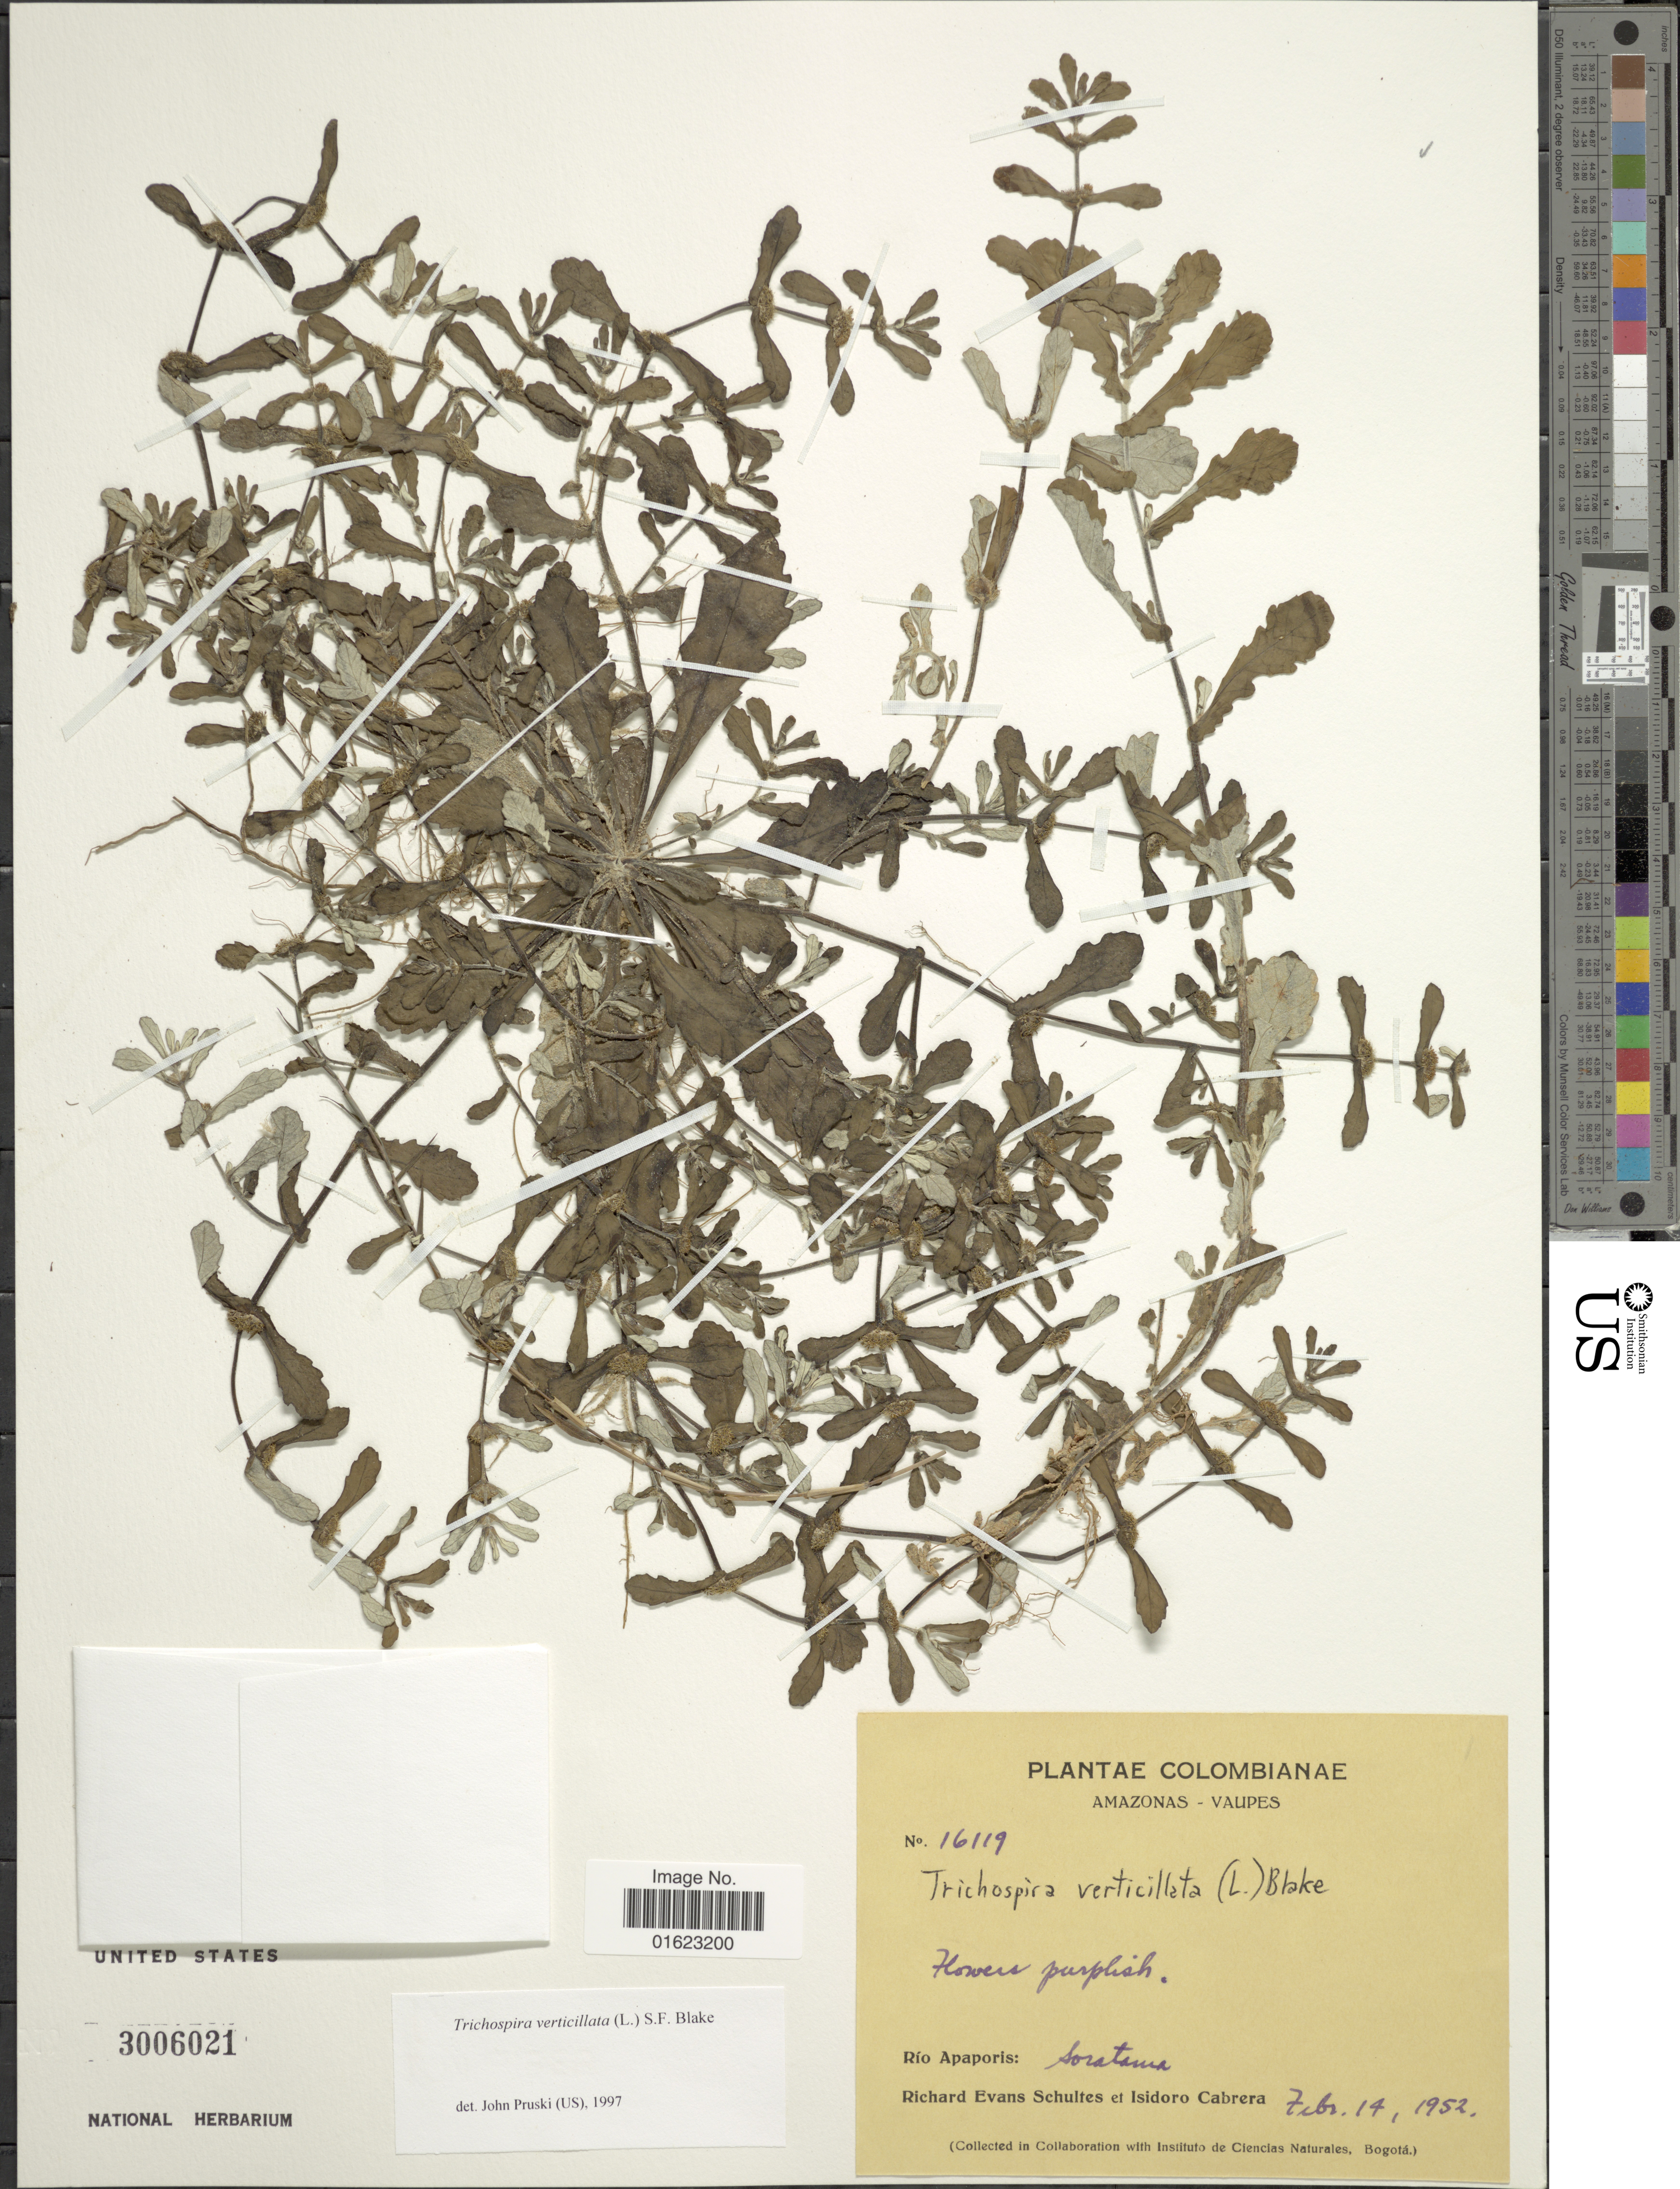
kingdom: Plantae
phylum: Tracheophyta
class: Magnoliopsida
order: Asterales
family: Asteraceae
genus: Trichospira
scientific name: Trichospira verticillata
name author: (L.) S.F. Blake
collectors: R. E. Schultes & G. A. Black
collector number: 16119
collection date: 1952-02-14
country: Colombia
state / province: Vaupés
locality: Colombianae, Rio Apaporis: Soratoma.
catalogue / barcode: US 3006021